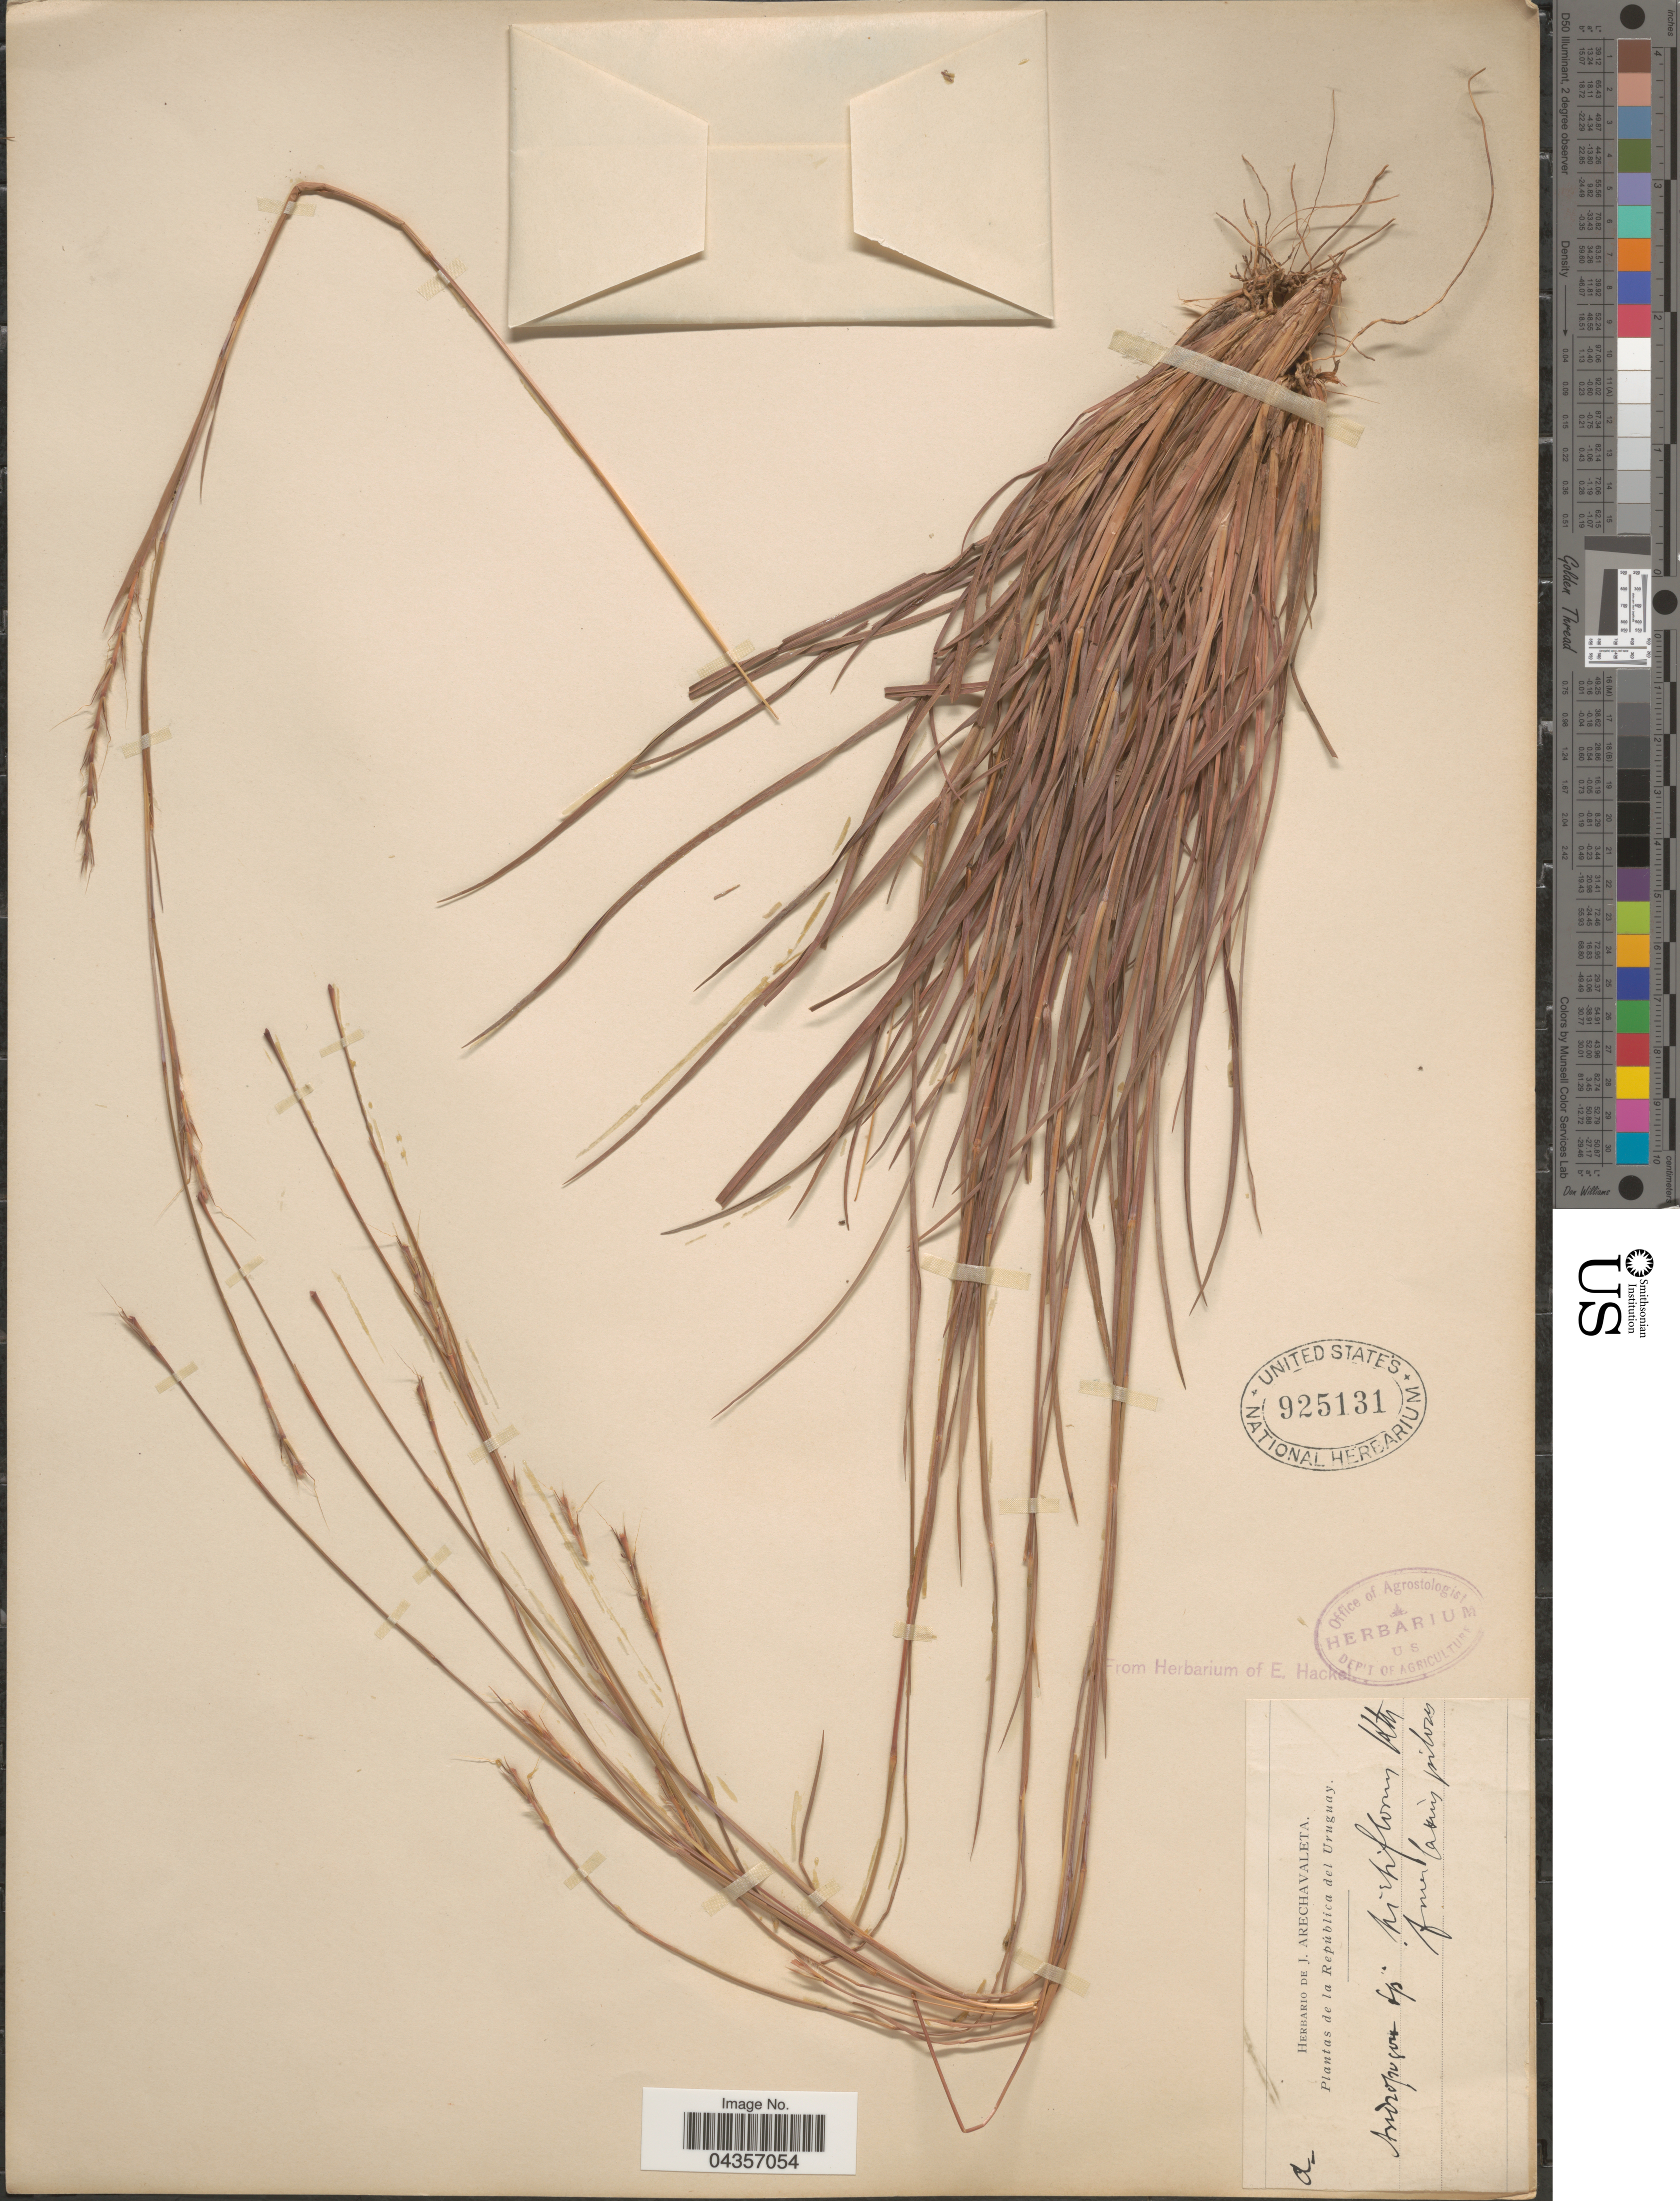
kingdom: Plantae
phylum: Tracheophyta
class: Liliopsida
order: Poales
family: Poaceae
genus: Schizachyrium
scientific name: Schizachyrium sanguineum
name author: (Retz.) Alston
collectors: ex herb. de J. Arechavaleta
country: Uruguay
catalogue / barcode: US 925131